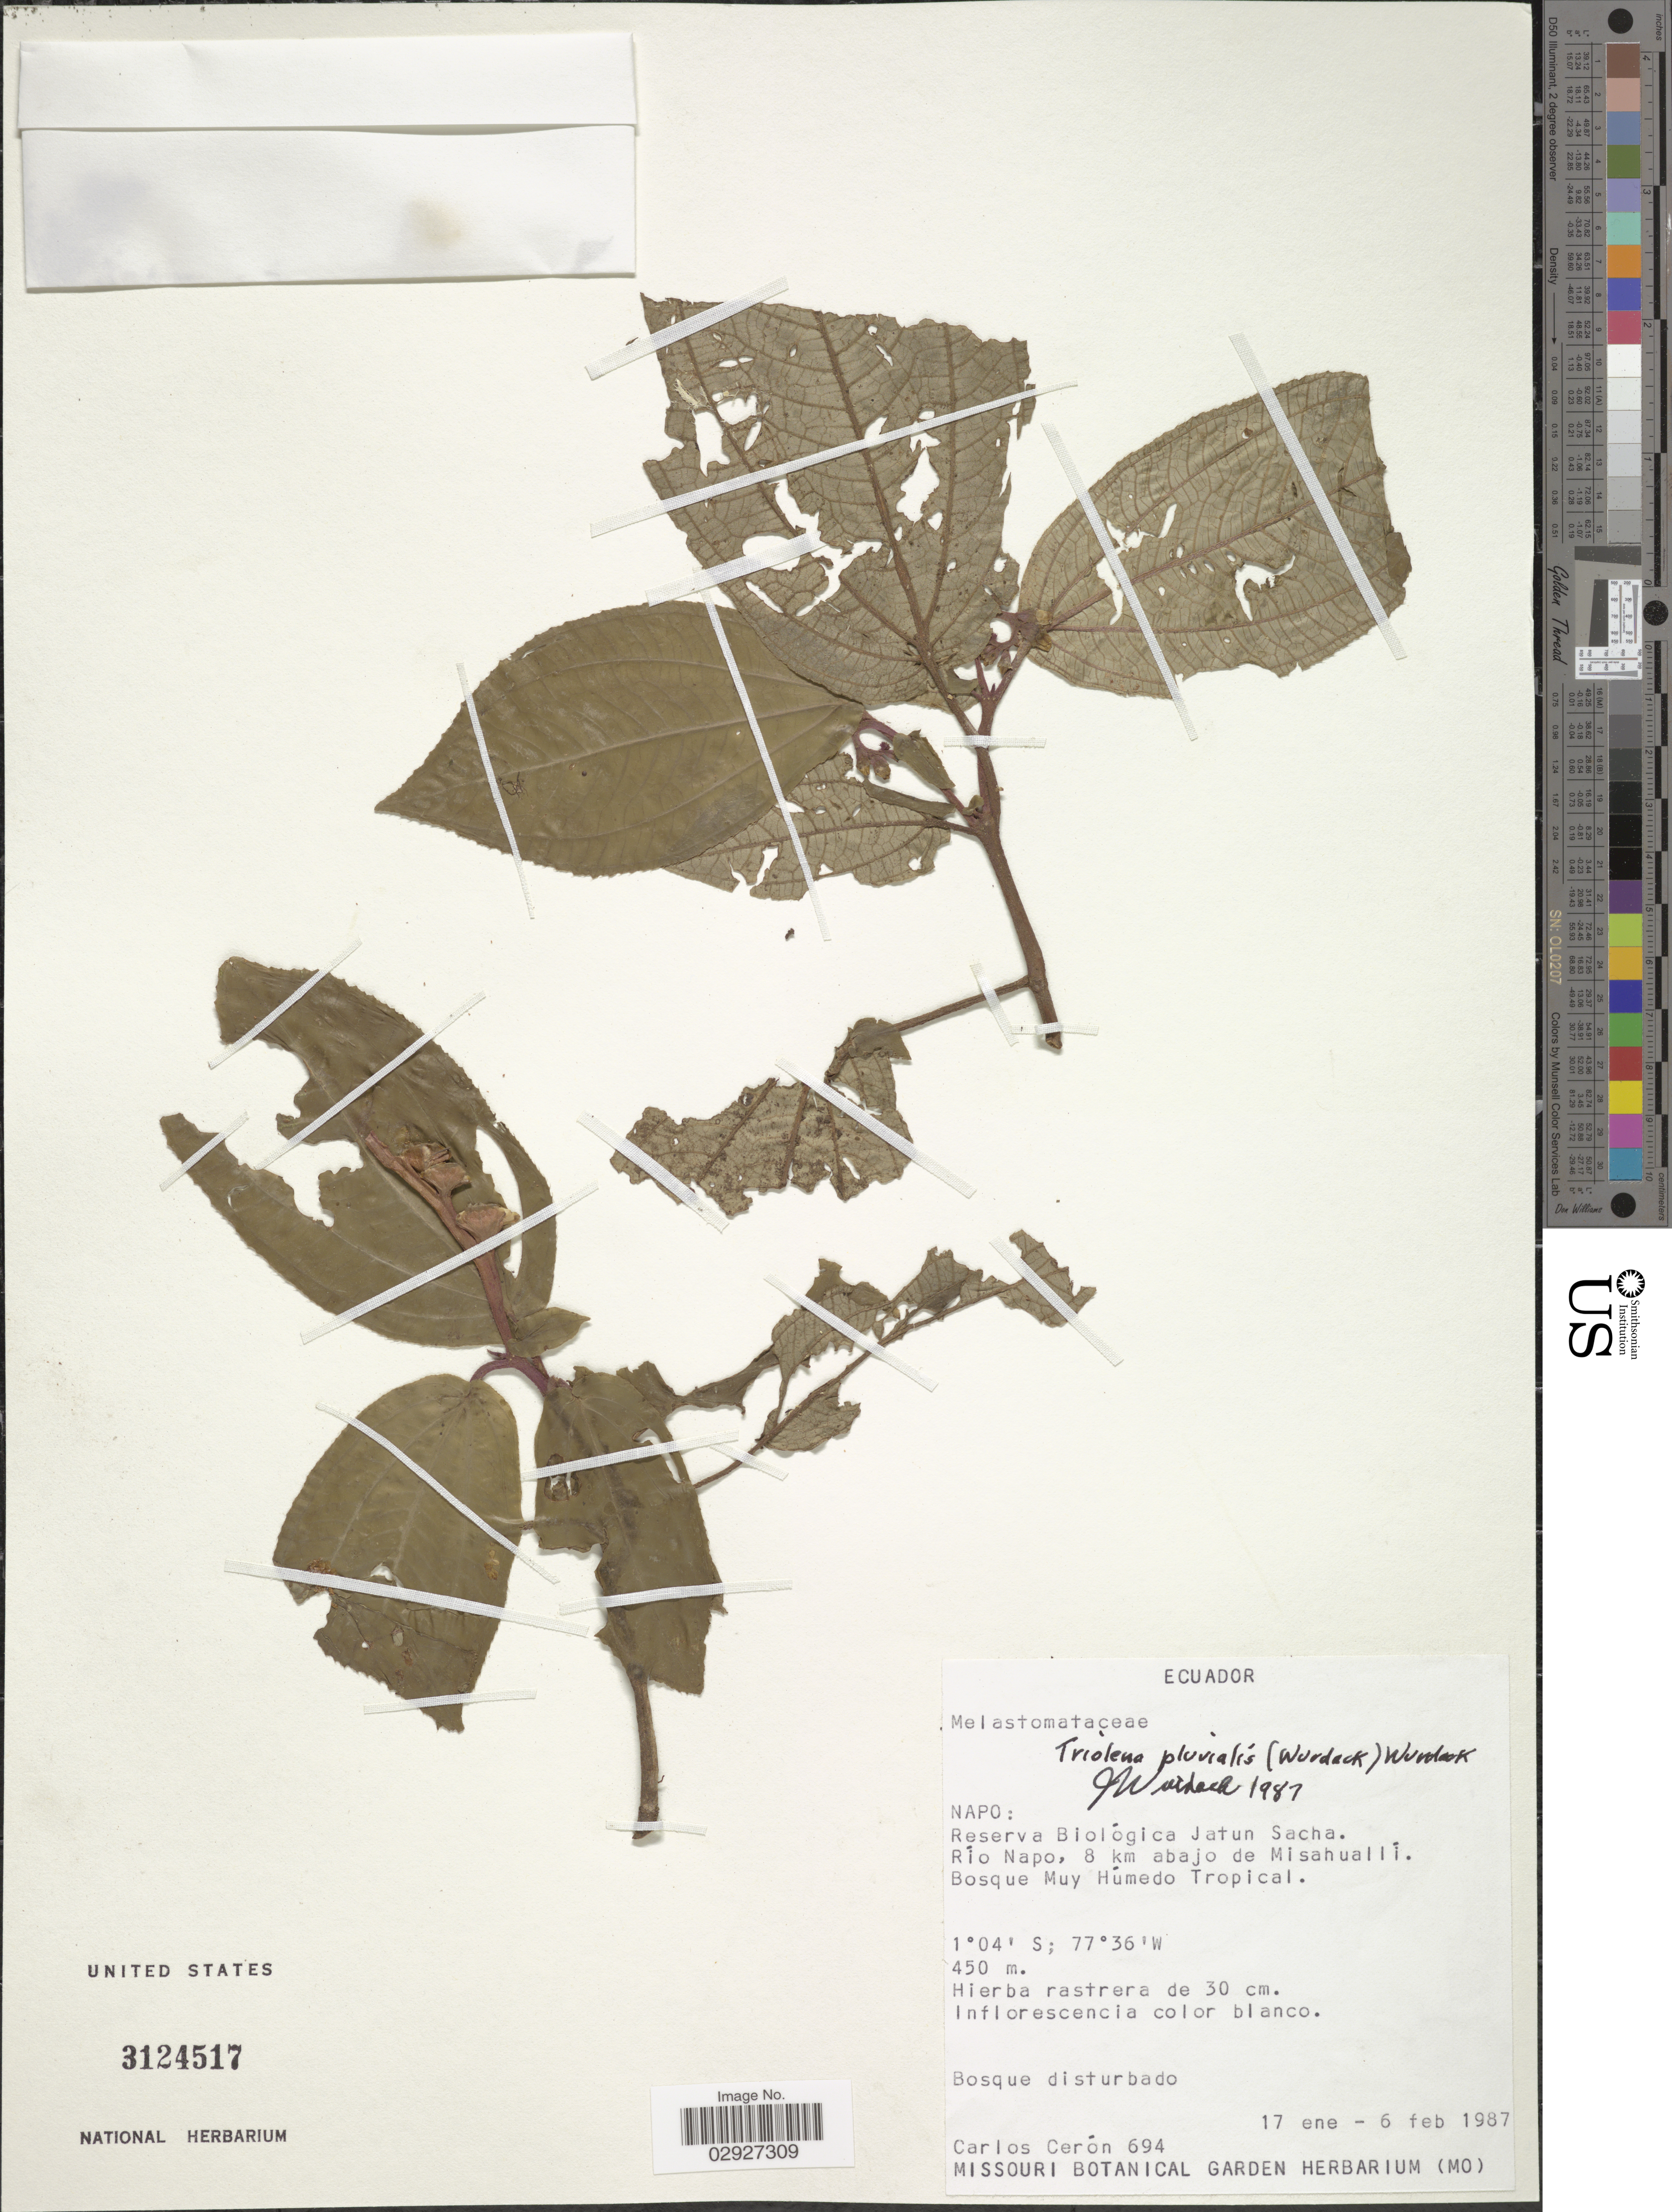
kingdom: Plantae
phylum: Tracheophyta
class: Magnoliopsida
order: Myrtales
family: Melastomataceae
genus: Triolena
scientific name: Triolena pluvialis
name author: (Wurdack) Wurdack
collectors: C. E. Cerón M.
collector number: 694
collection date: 1987-01-17/1987-02-06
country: Ecuador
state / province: Napo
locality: Reserva Biológica Jatun Sacha, Río Napo, 8 km abajo de Mishuallí.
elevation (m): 450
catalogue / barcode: US 3124517